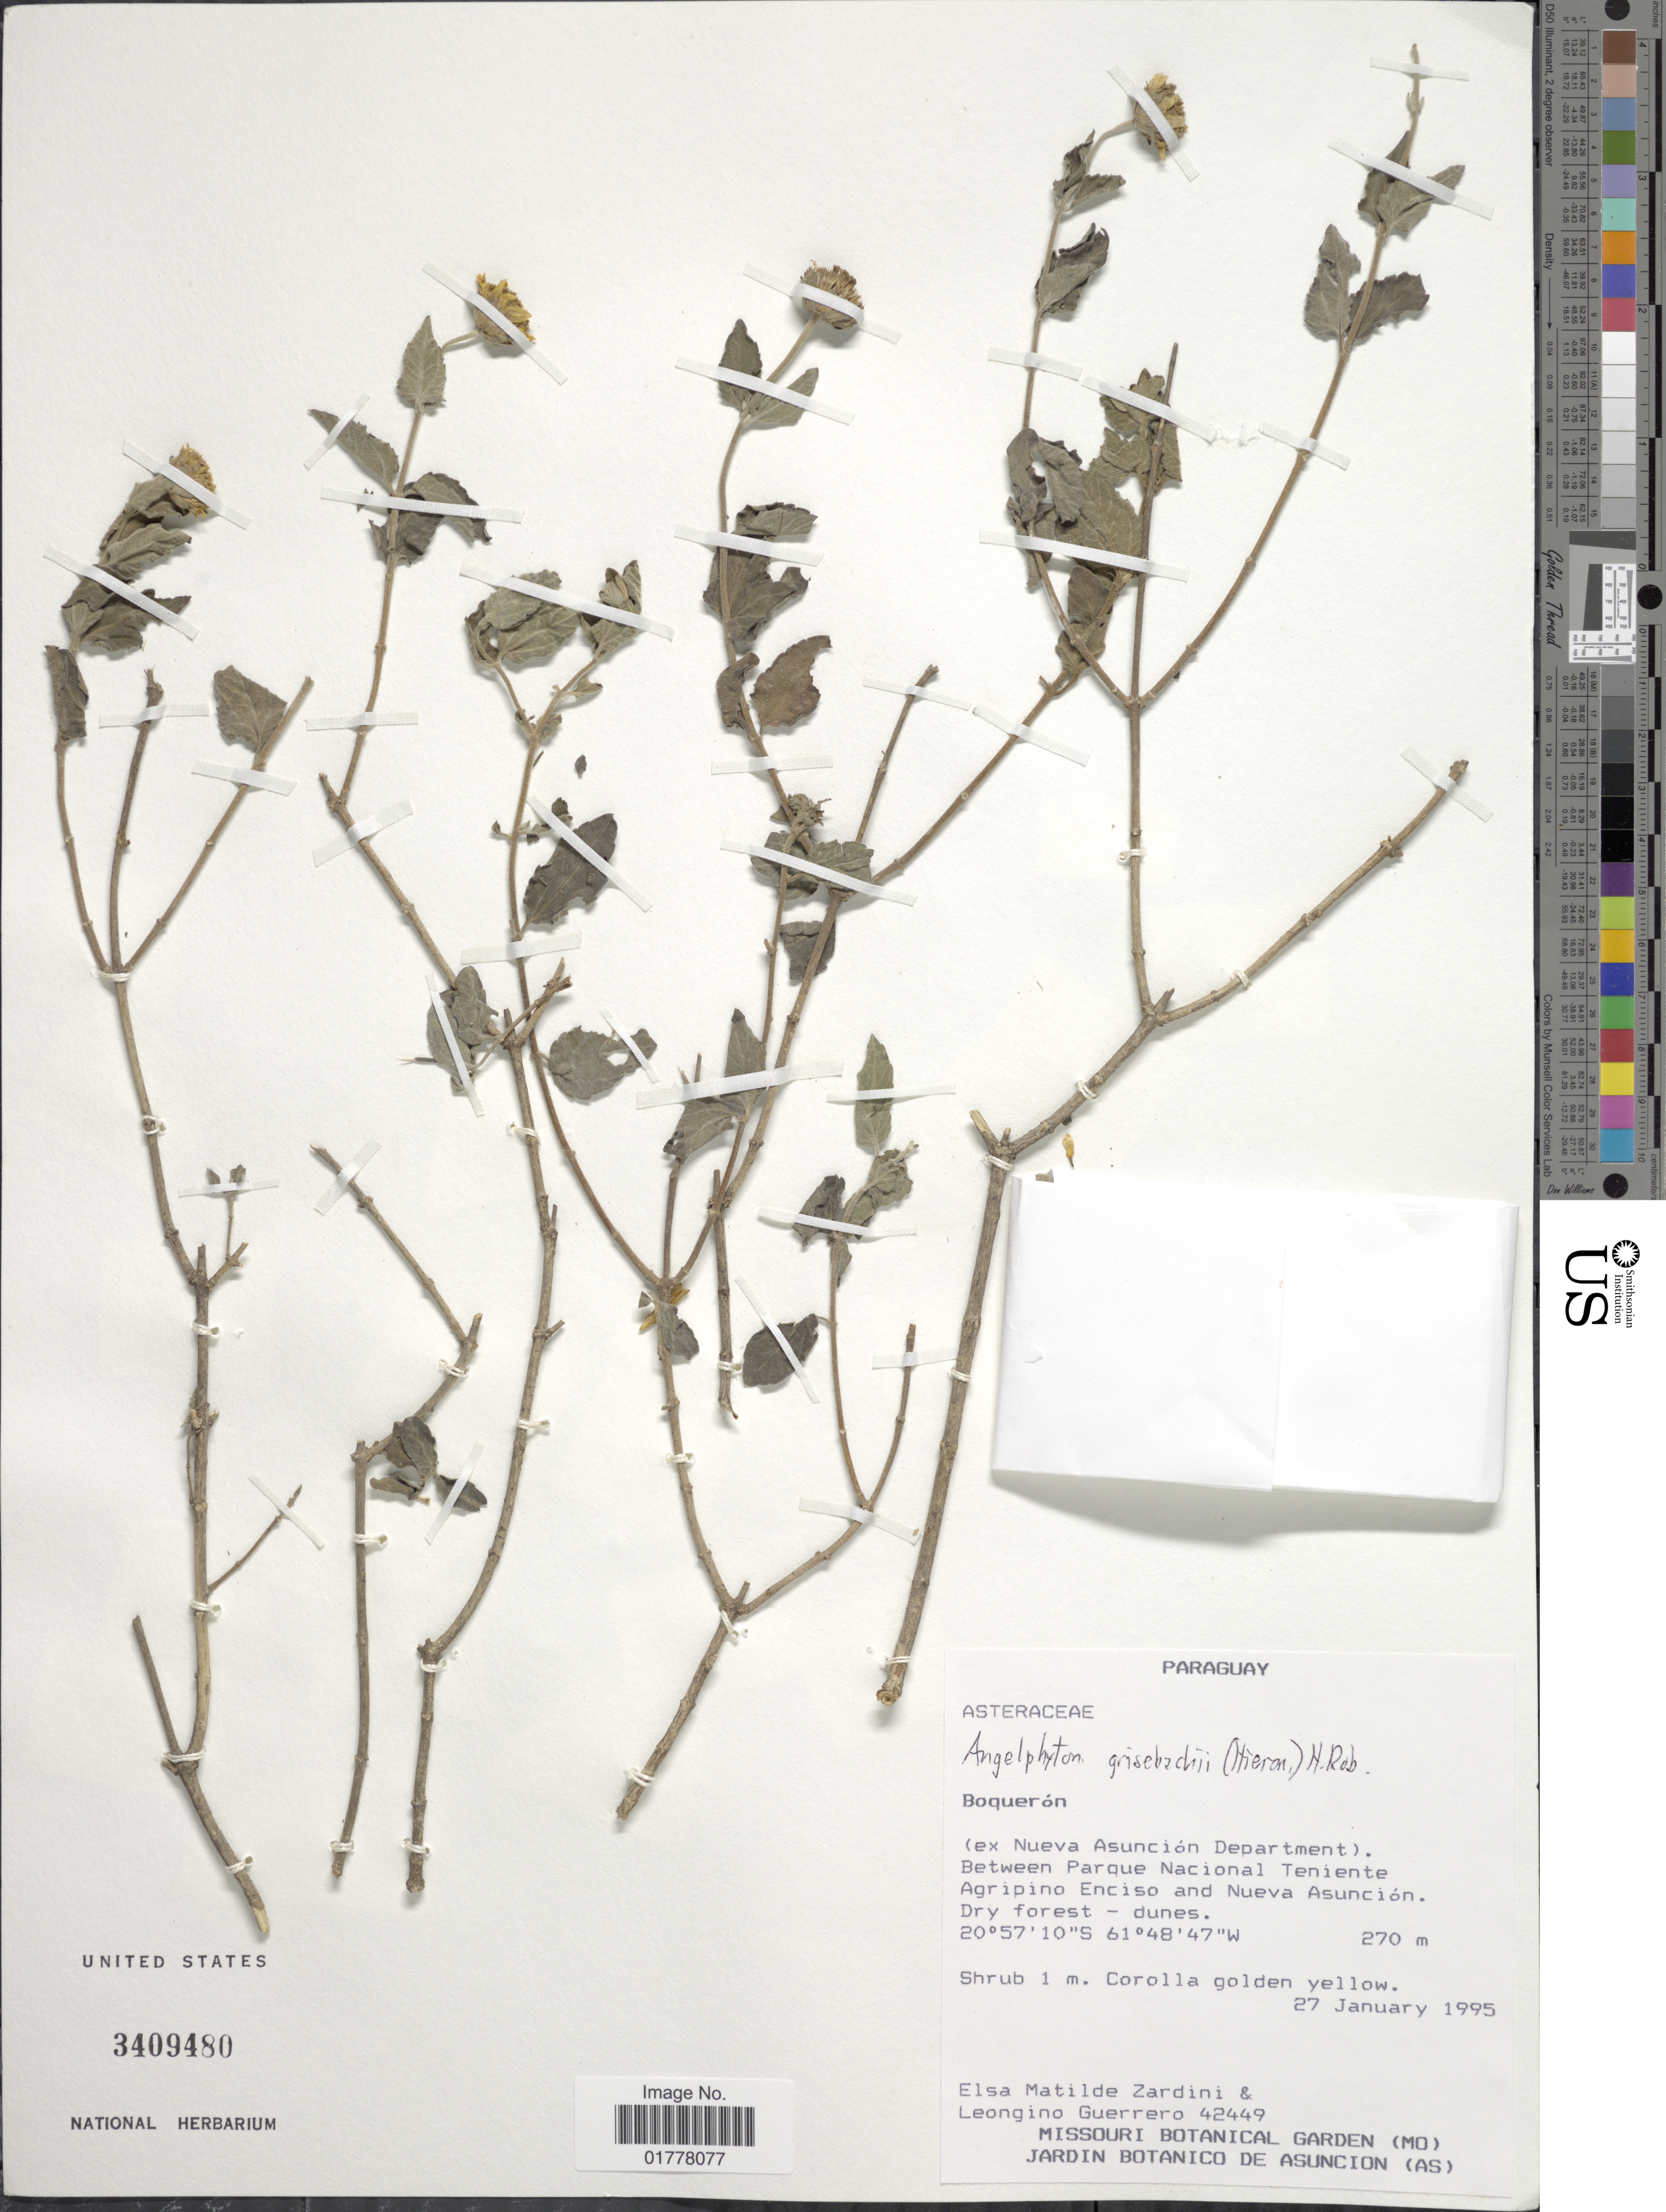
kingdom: Plantae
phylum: Tracheophyta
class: Magnoliopsida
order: Asterales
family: Asteraceae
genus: Angelphytum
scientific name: Angelphytum grisebachii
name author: Baker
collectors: E. M. Zardini & L. Guerrero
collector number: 42449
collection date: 1995-01-27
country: Paraguay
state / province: Boqueron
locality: Boquerón. (ex Nueva Asunción Department). Between Parque Nacional Teniente Agripino Enciso and Nueva Asunción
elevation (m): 270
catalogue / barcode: US 3409480